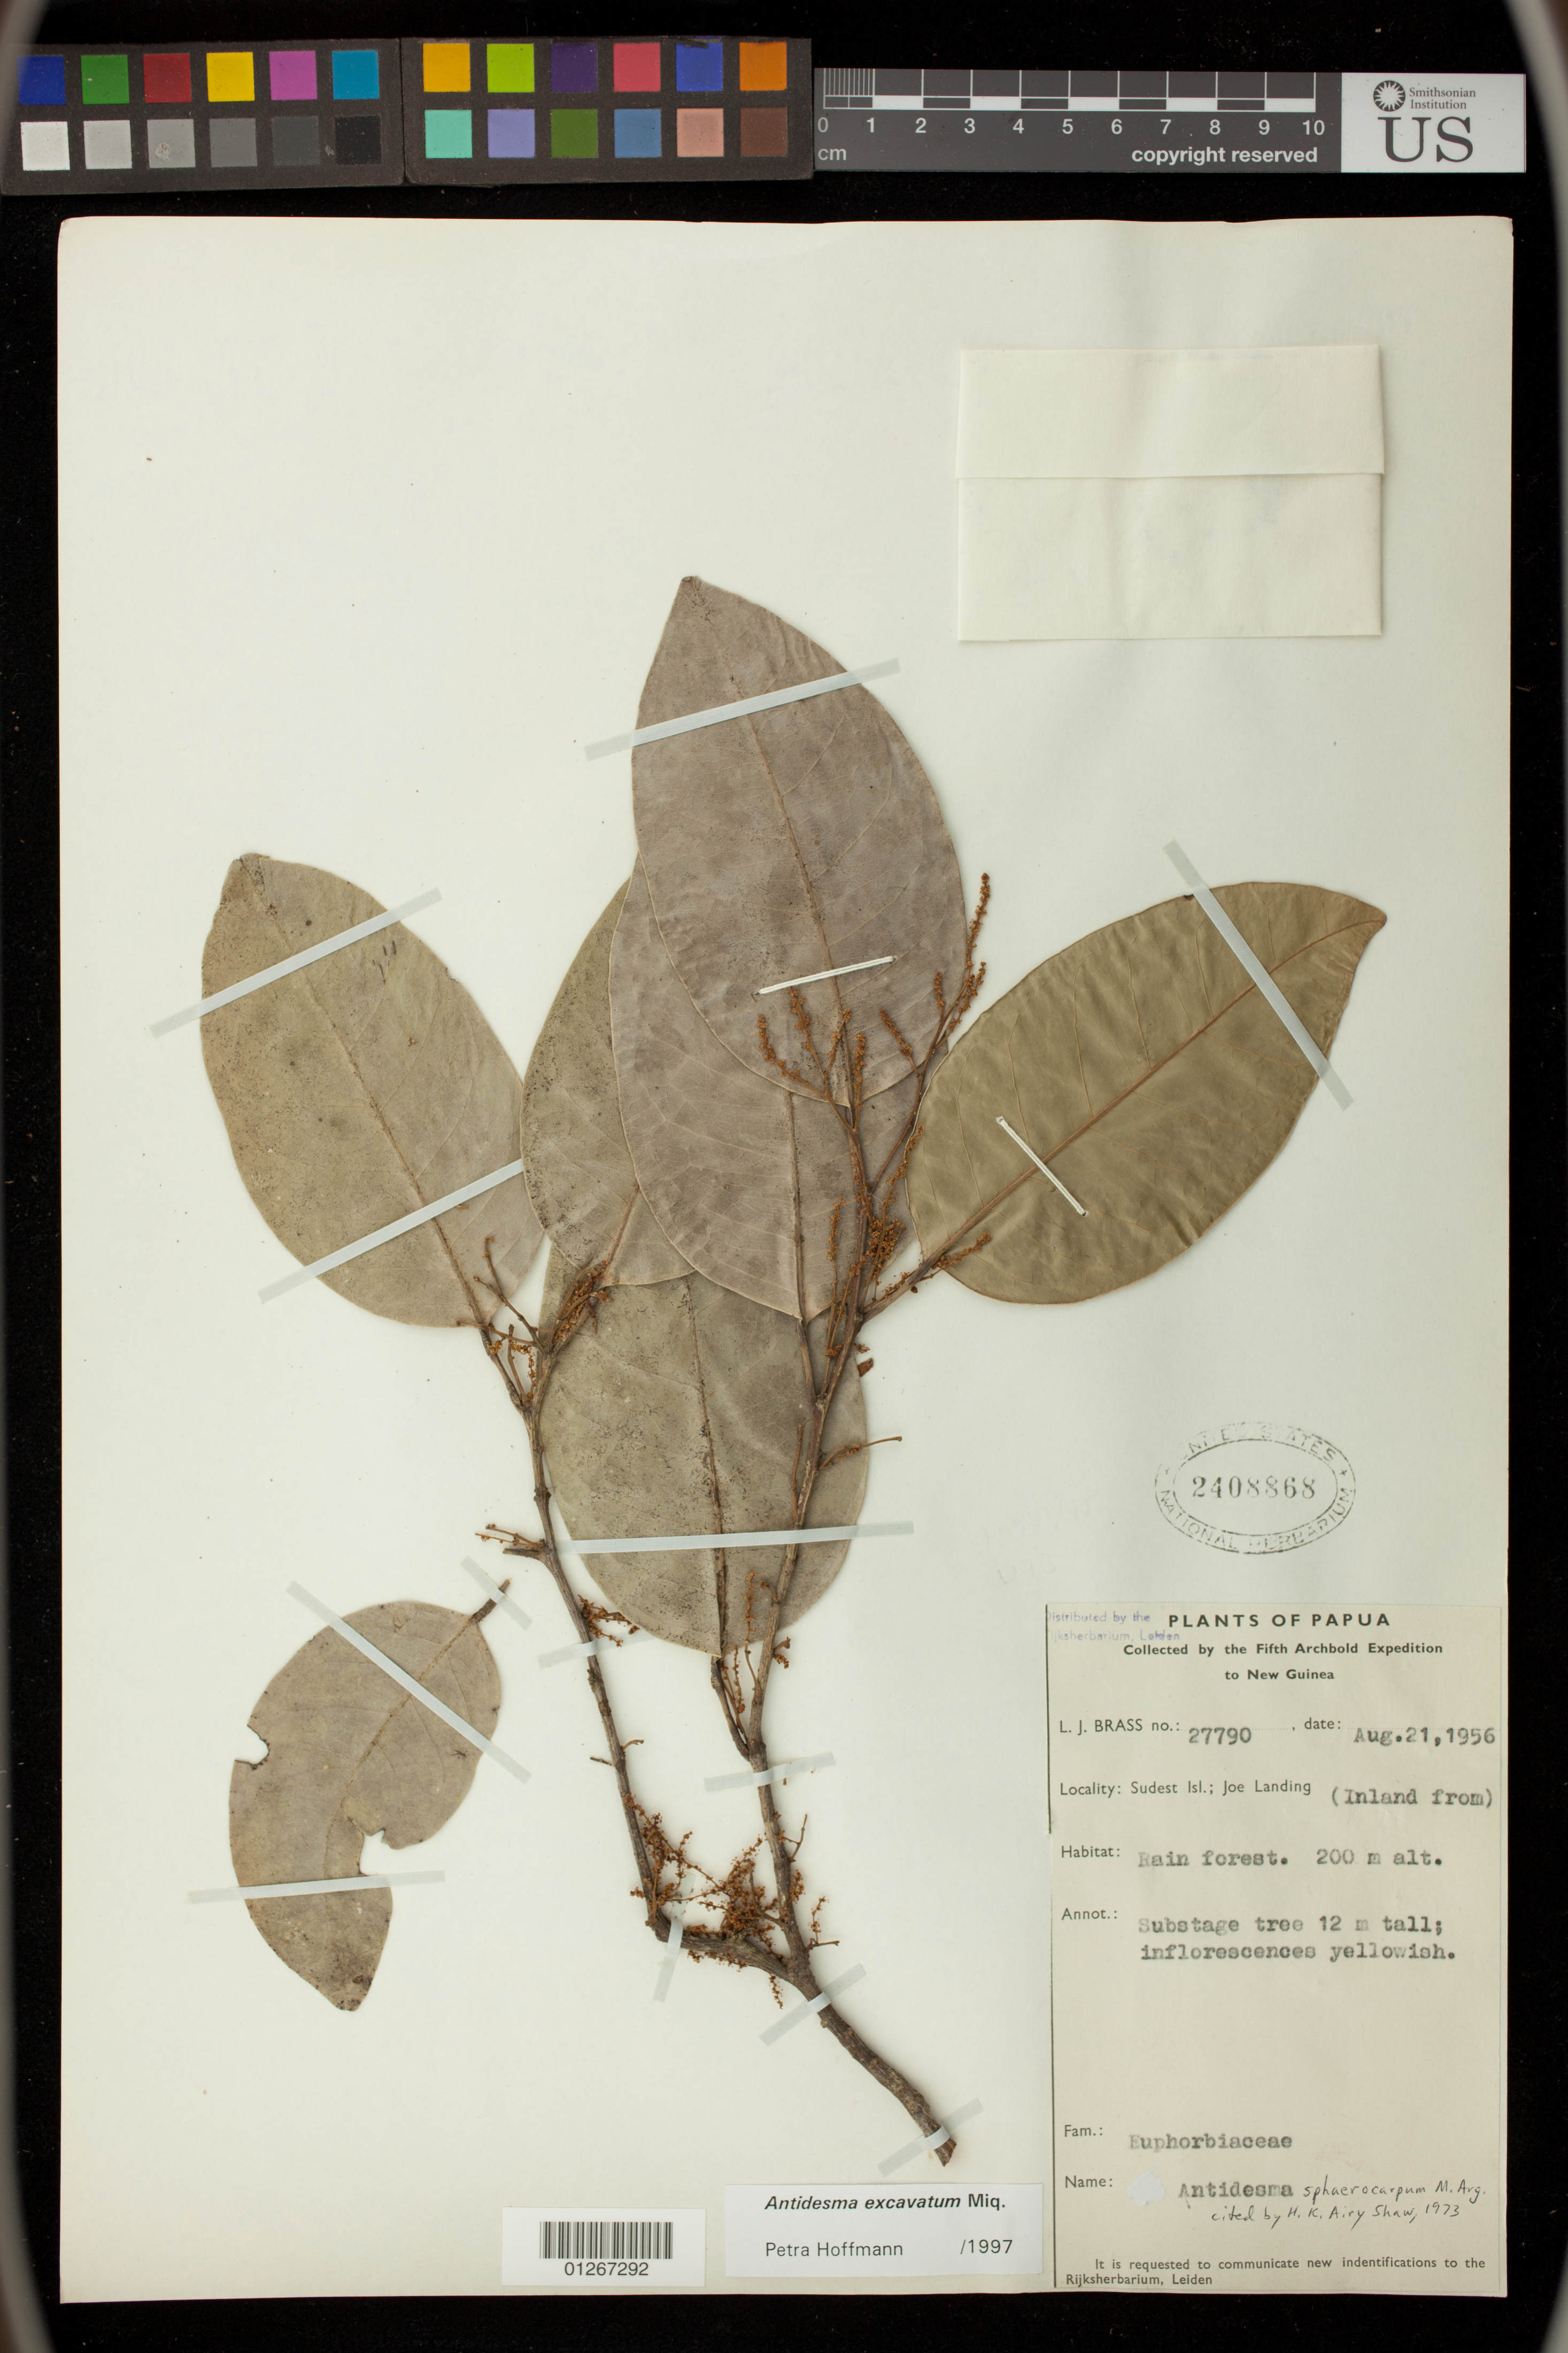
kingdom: Plantae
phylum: Tracheophyta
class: Magnoliopsida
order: Malpighiales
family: Phyllanthaceae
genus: Antidesma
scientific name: Antidesma excavatum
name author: Miq.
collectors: L. J. Brass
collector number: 27790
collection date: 1956-08-21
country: Papua New Guinea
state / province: Milne Bay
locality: Sudest Isl.; Joe Landing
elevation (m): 200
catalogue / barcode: US 2408868